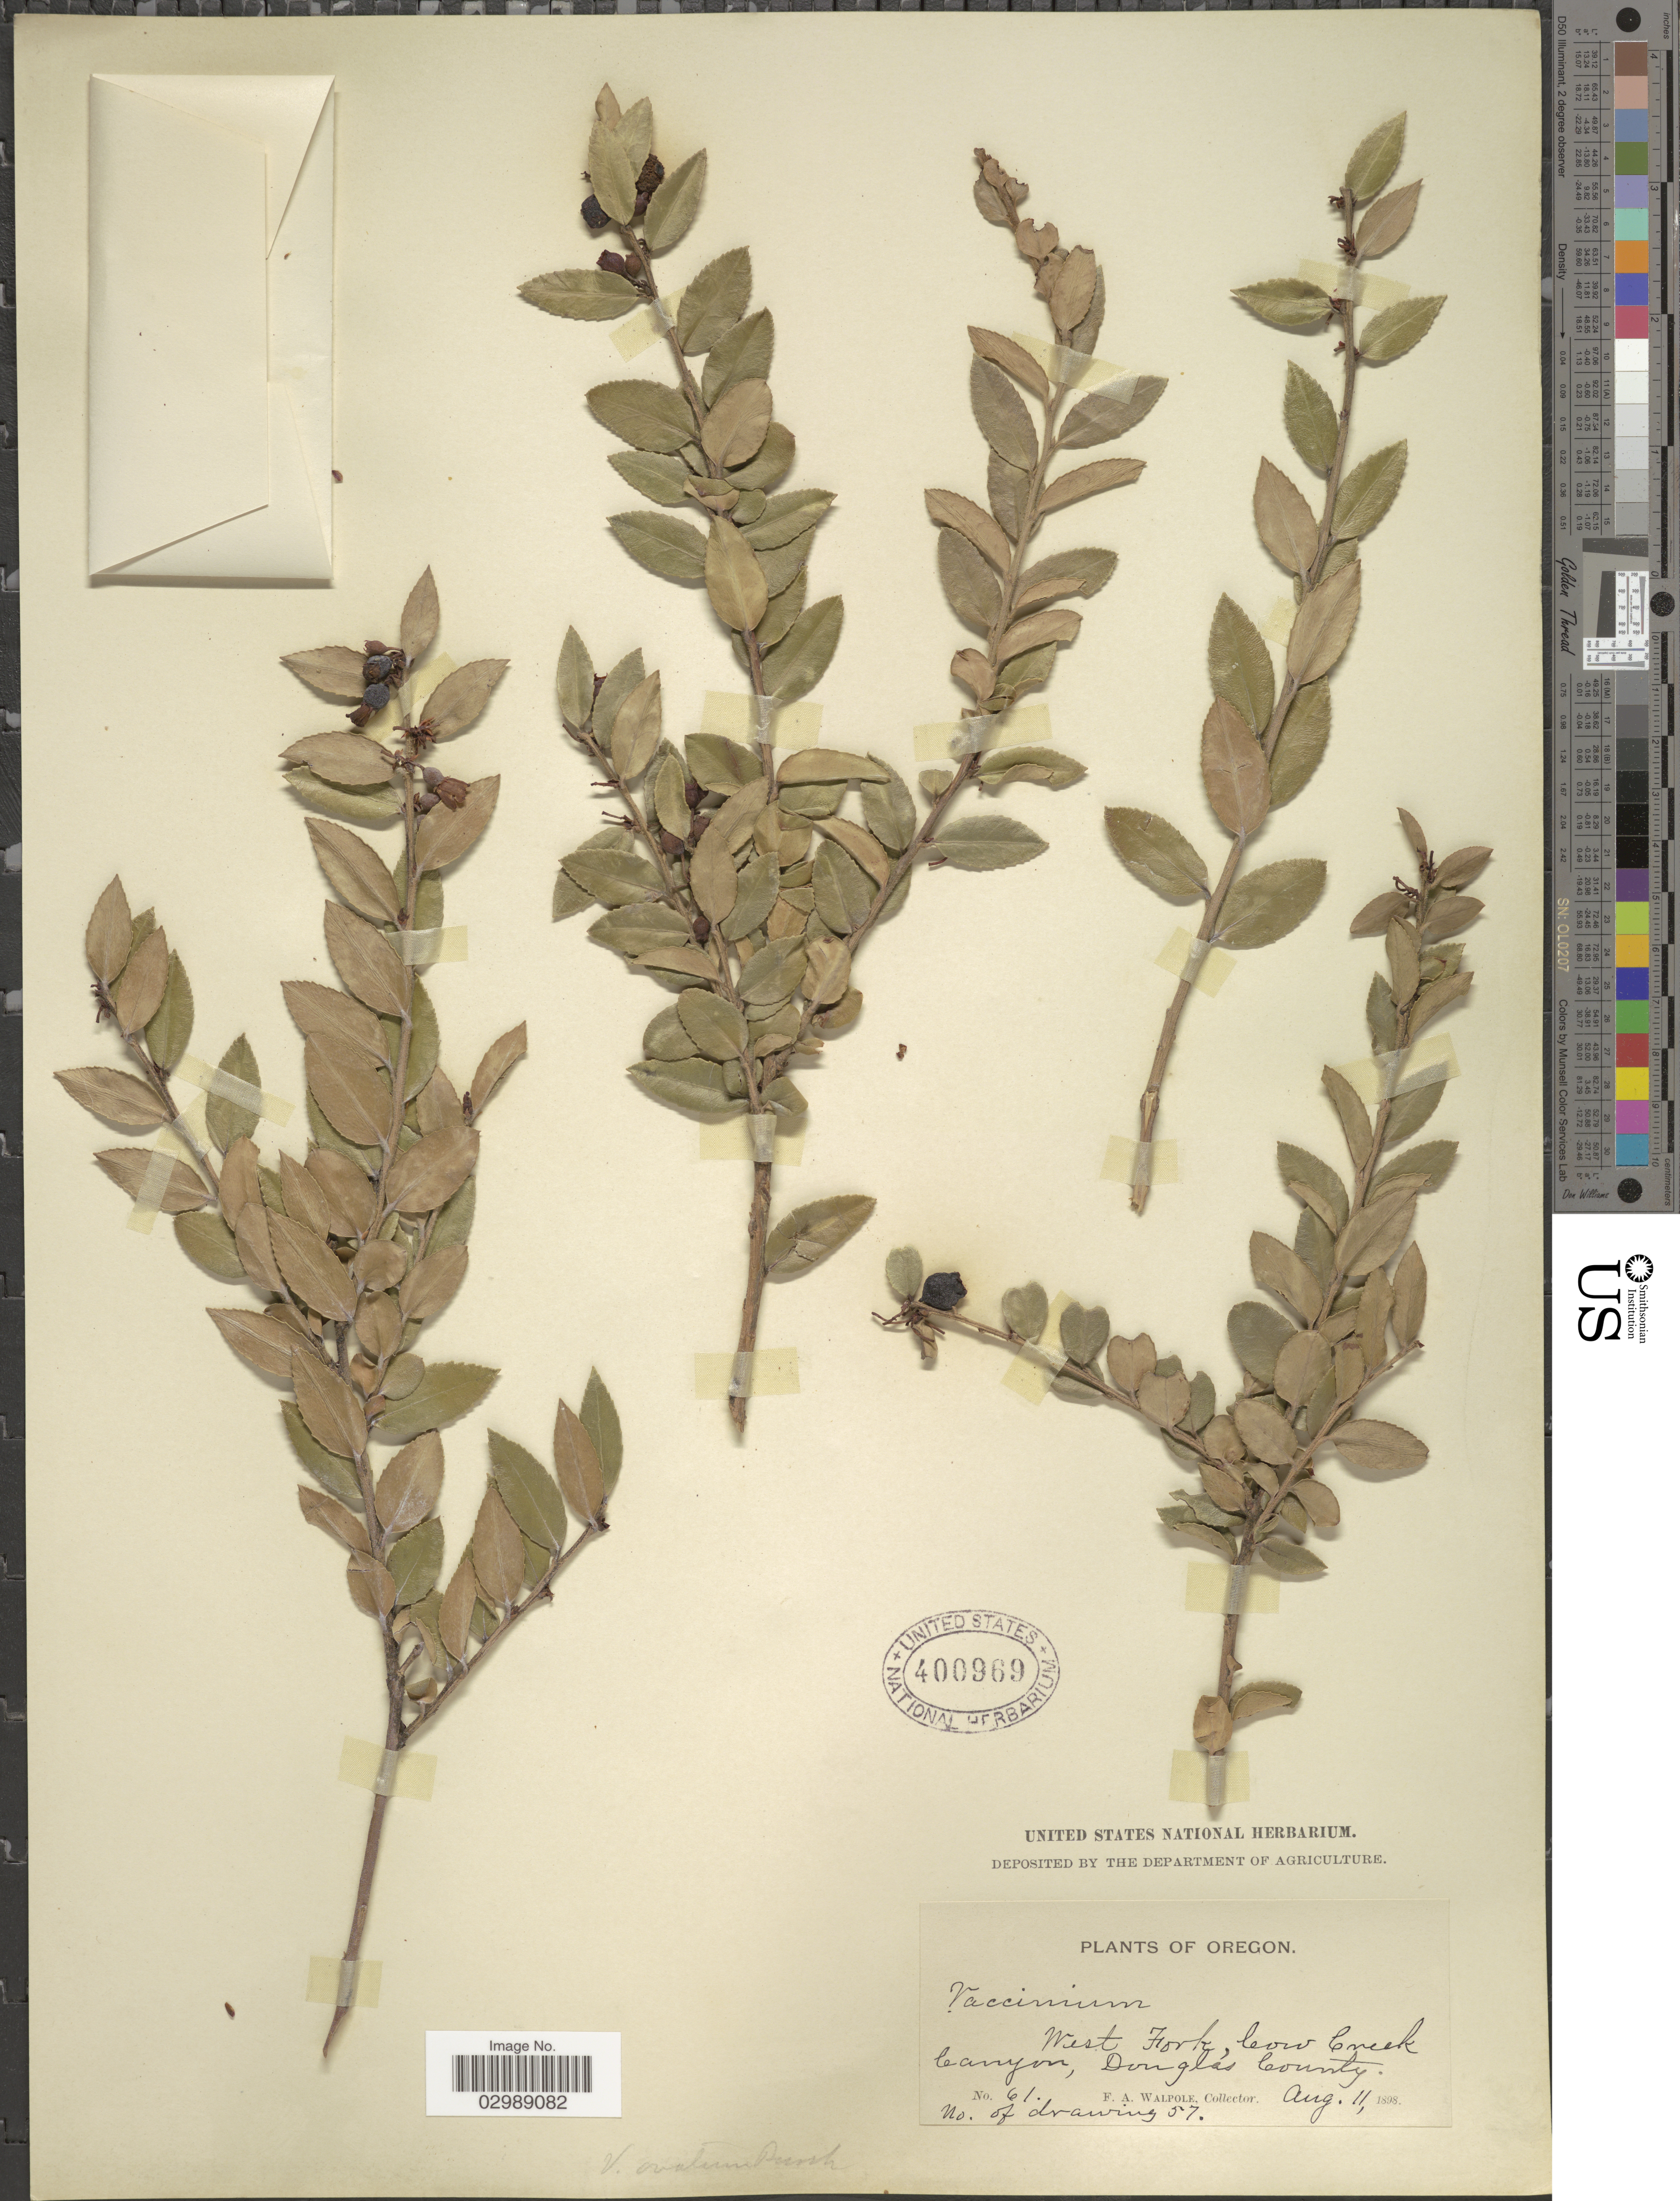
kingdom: Plantae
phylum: Tracheophyta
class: Magnoliopsida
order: Ericales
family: Ericaceae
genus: Vaccinium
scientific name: Vaccinium ovatum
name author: Pursh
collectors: F. Walpole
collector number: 61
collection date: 1898-08-11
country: United States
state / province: Oregon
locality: West Fork, Cow Creek Canyon, Douglas County.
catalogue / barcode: US 400969